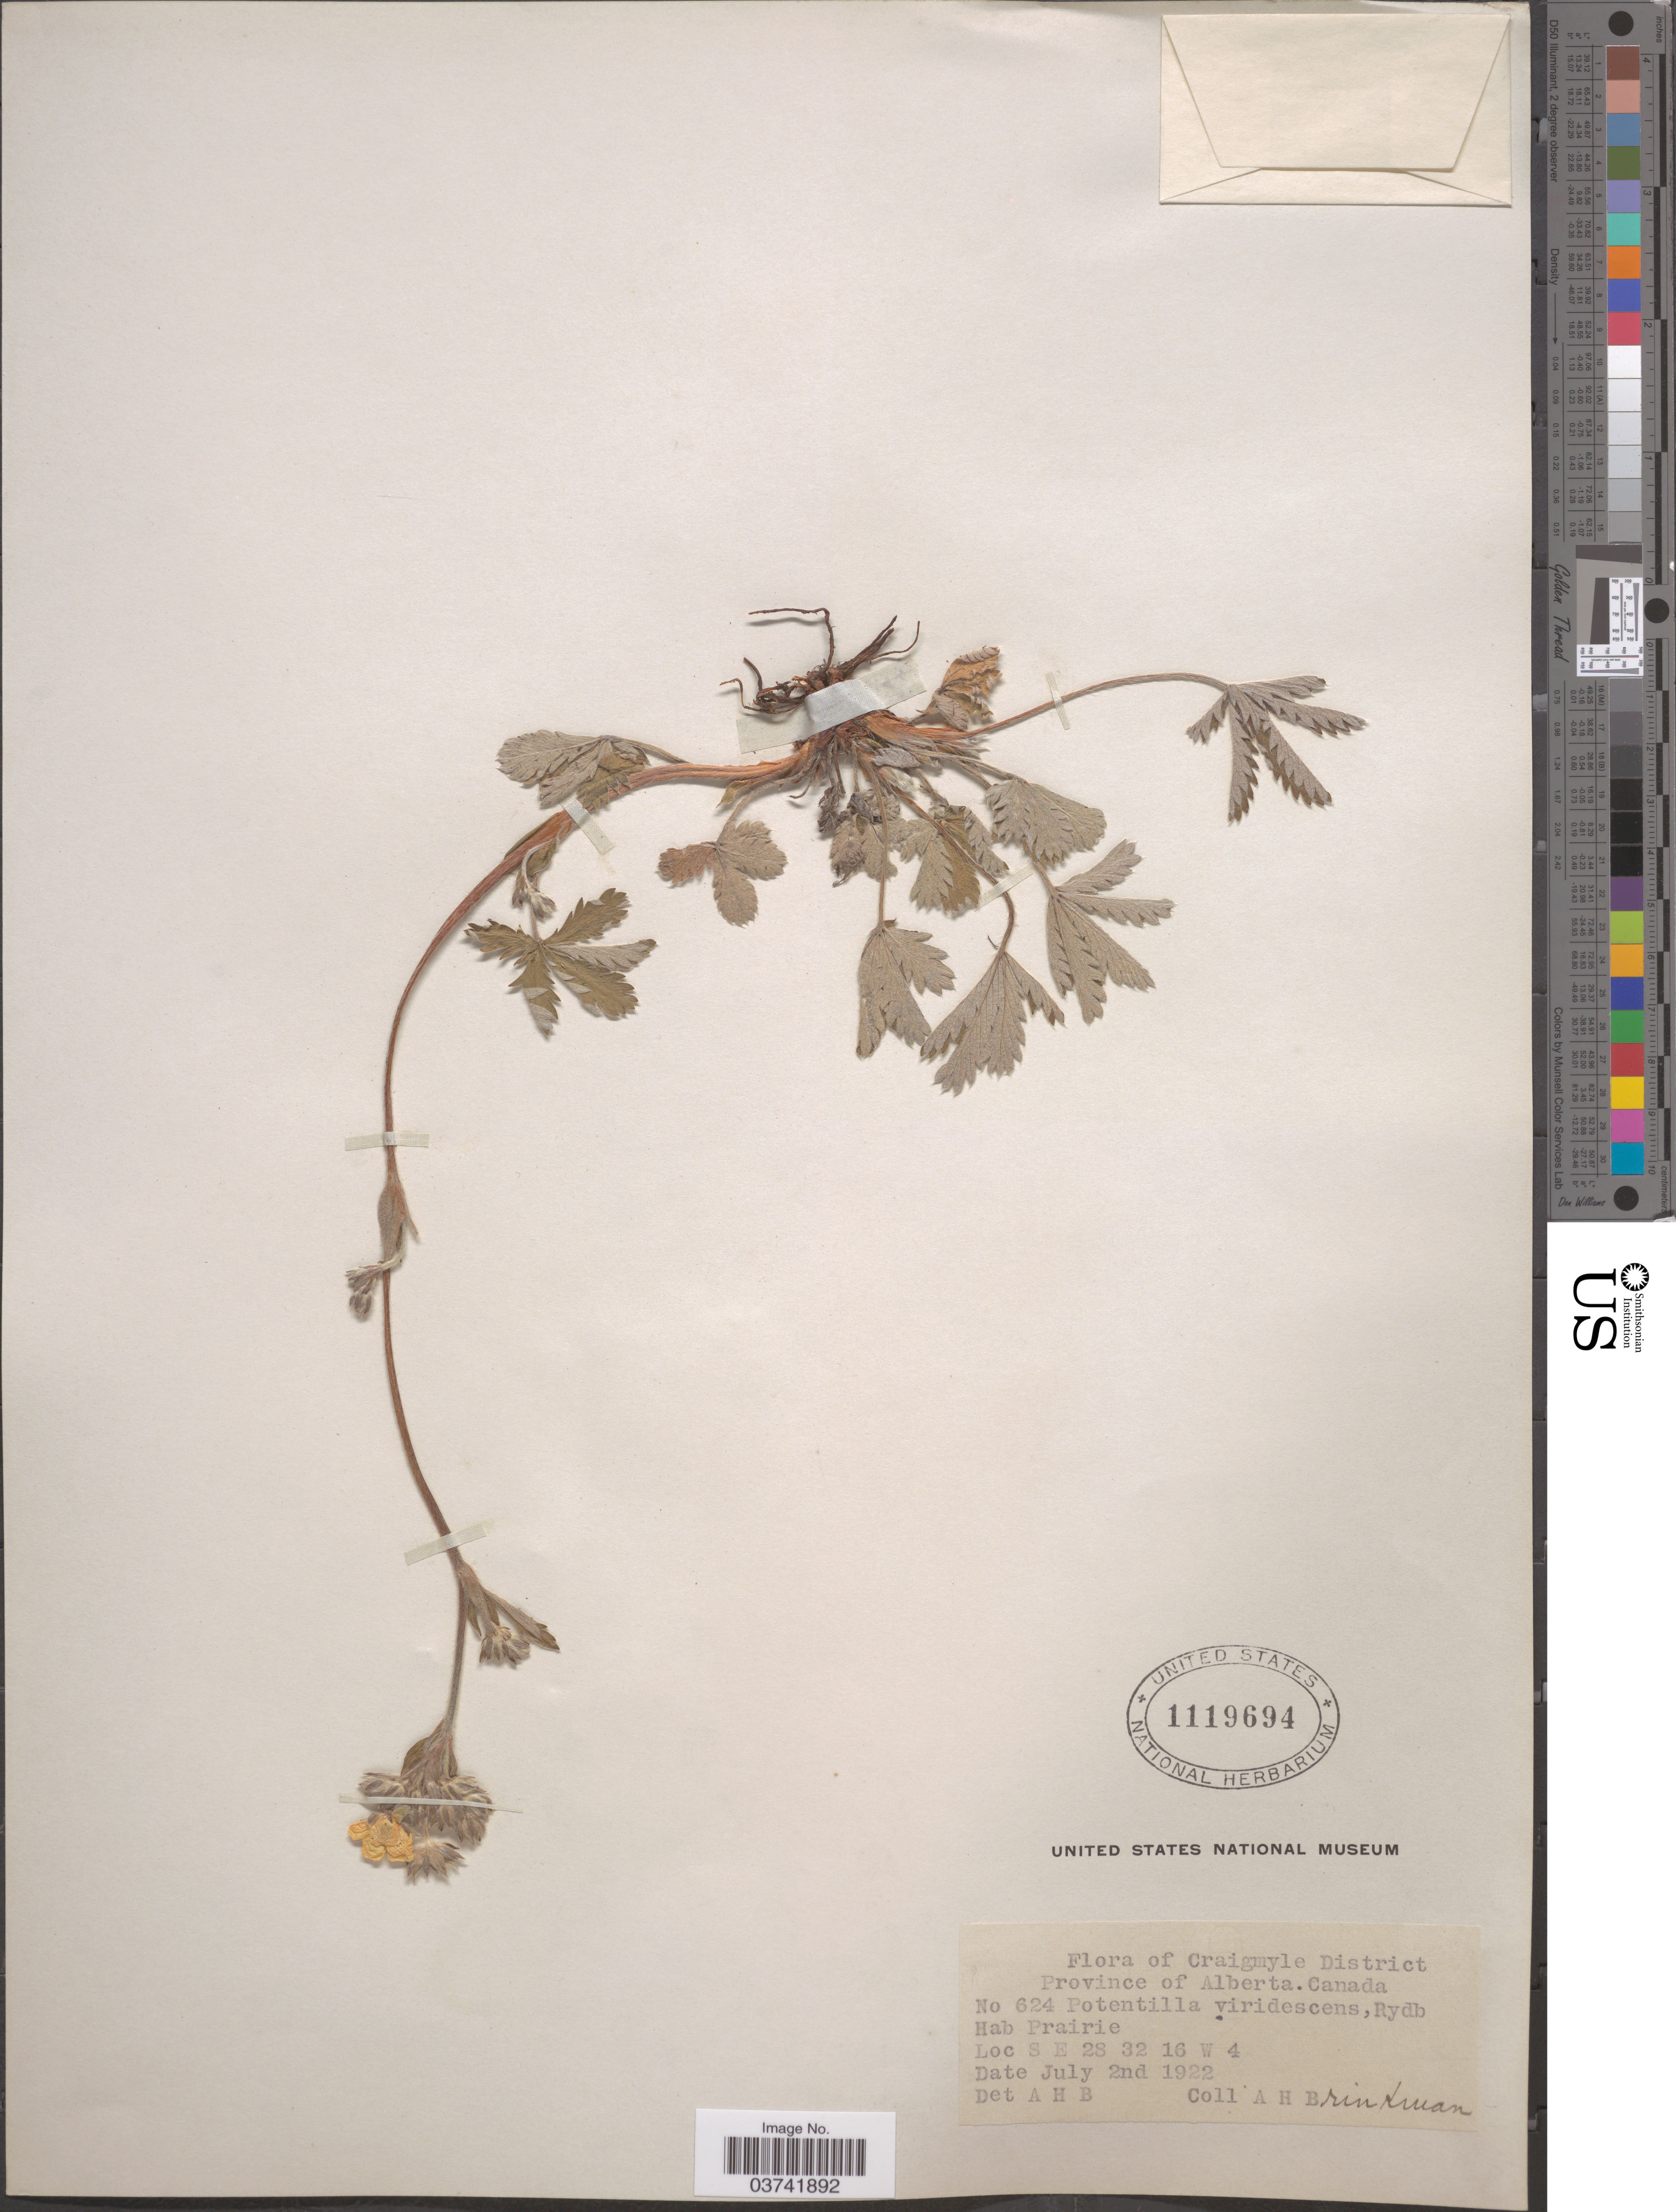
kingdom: Plantae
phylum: Tracheophyta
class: Magnoliopsida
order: Rosales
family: Rosaceae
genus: Potentilla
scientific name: Potentilla viridescens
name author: Rydb.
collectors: A. Brinkman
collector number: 624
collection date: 1922-07-02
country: Canada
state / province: Alberta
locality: Craigmyle District. Prairie. S E 28 32 16 W 4.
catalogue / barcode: US 1119694